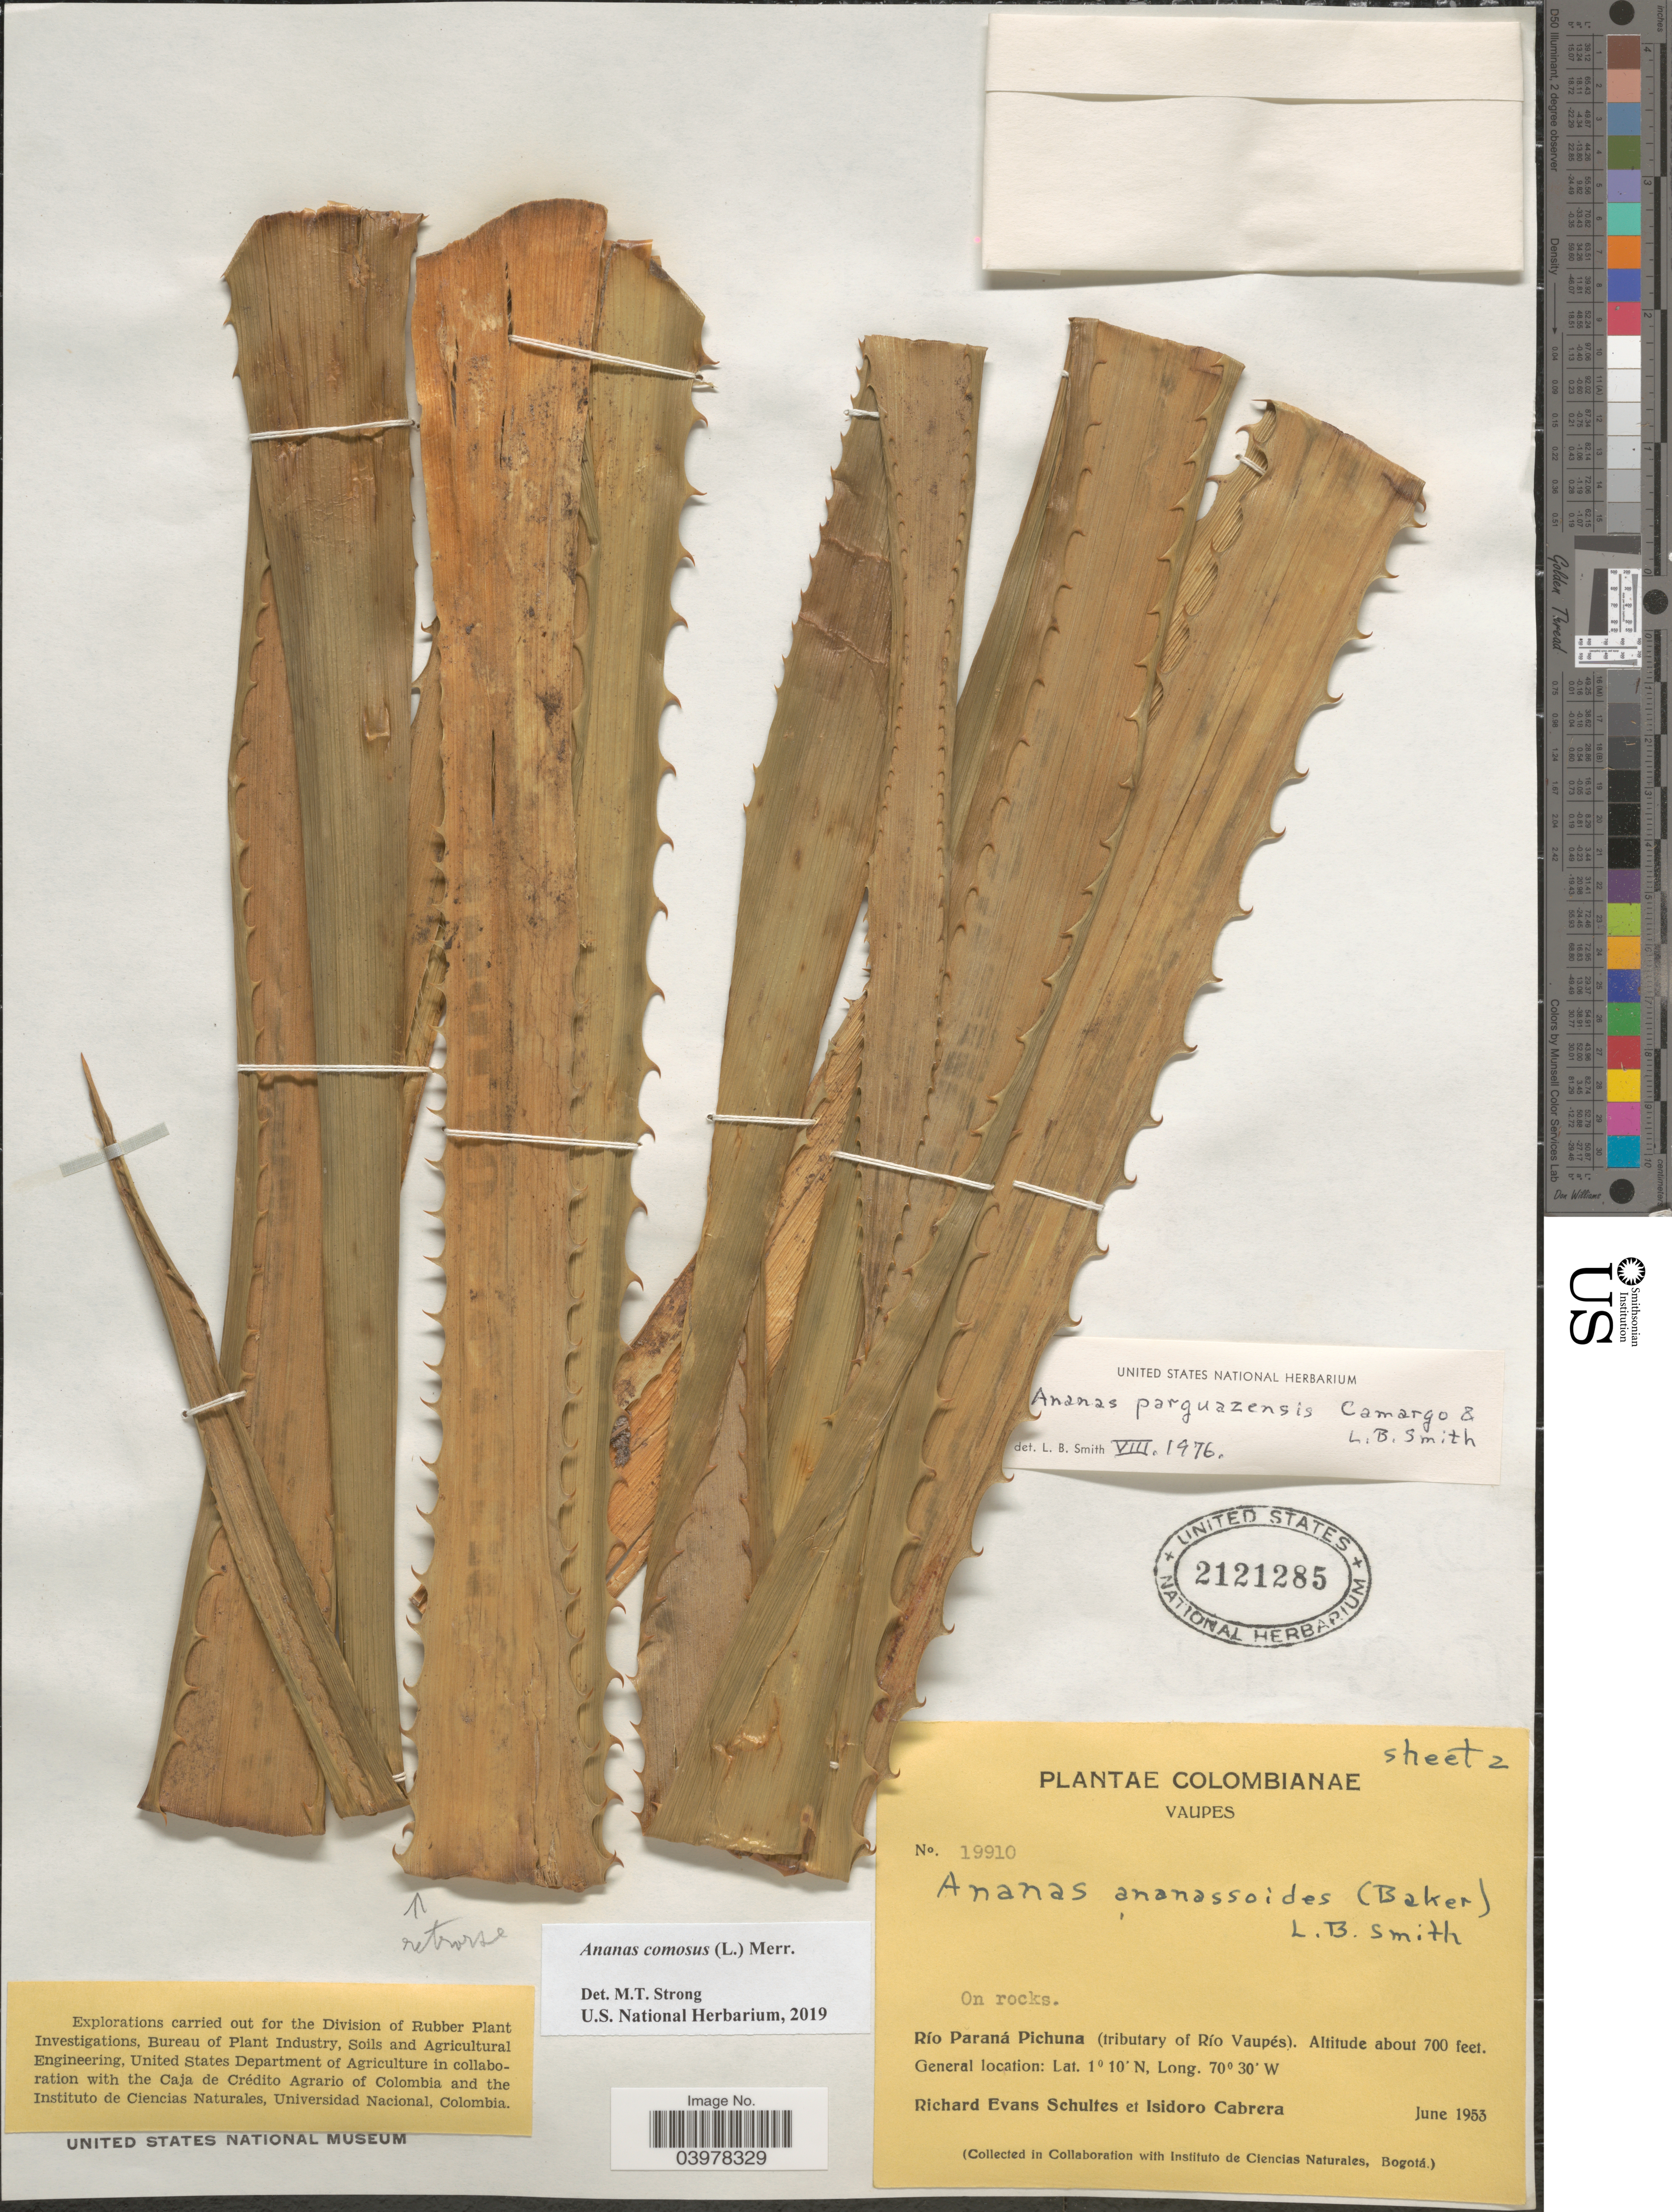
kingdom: Plantae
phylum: Tracheophyta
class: Liliopsida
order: Poales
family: Bromeliaceae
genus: Ananas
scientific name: Ananas comosus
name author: (L.) Merr.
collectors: R. E. Schultes & I. Cabrera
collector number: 19910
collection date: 1953-06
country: Colombia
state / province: Vaupés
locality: Río Paraná Pichuna (tributary of Río Vaupés).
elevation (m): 213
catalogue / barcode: US 2121285